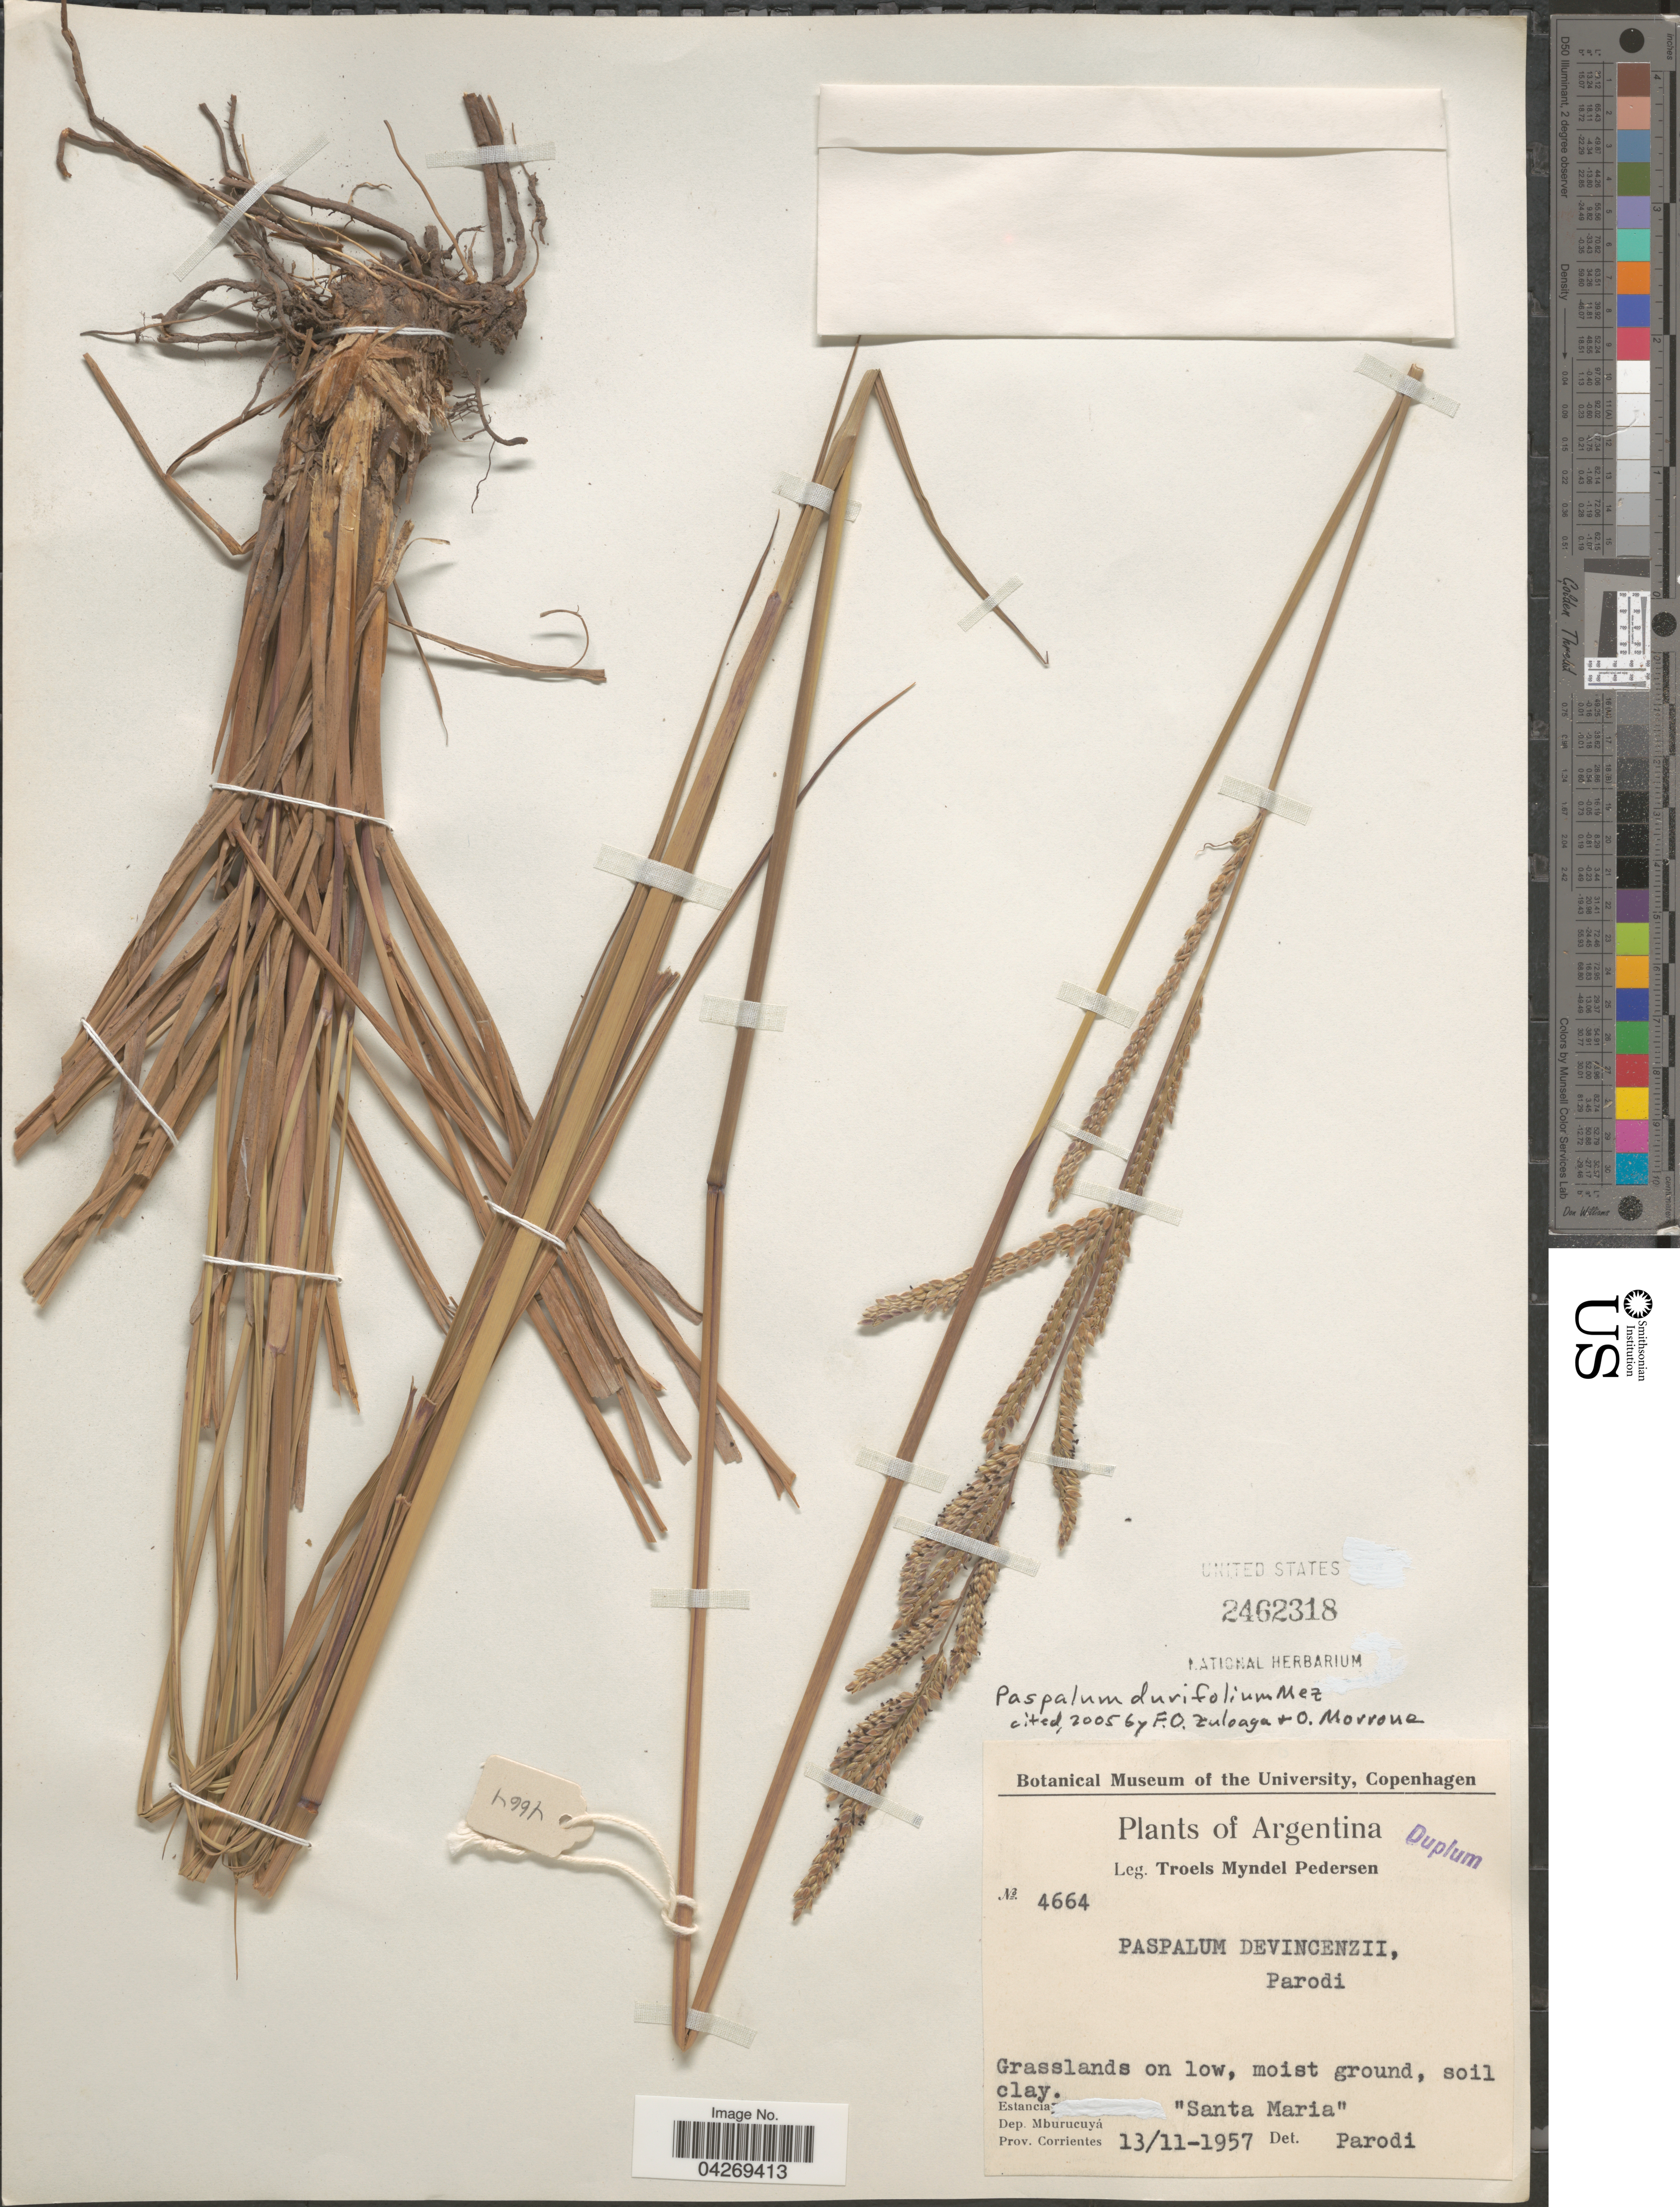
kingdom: Plantae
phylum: Tracheophyta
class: Liliopsida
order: Poales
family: Poaceae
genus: Paspalum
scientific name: Paspalum durifolium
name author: Mez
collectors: T. Pederson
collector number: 4664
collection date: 1957-11-13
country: Argentina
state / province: Corrientes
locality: Grasslands on low, moist ground, soil clay. Estancia "Santa Maria". Dep. Mburucuyá.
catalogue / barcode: US 2462318